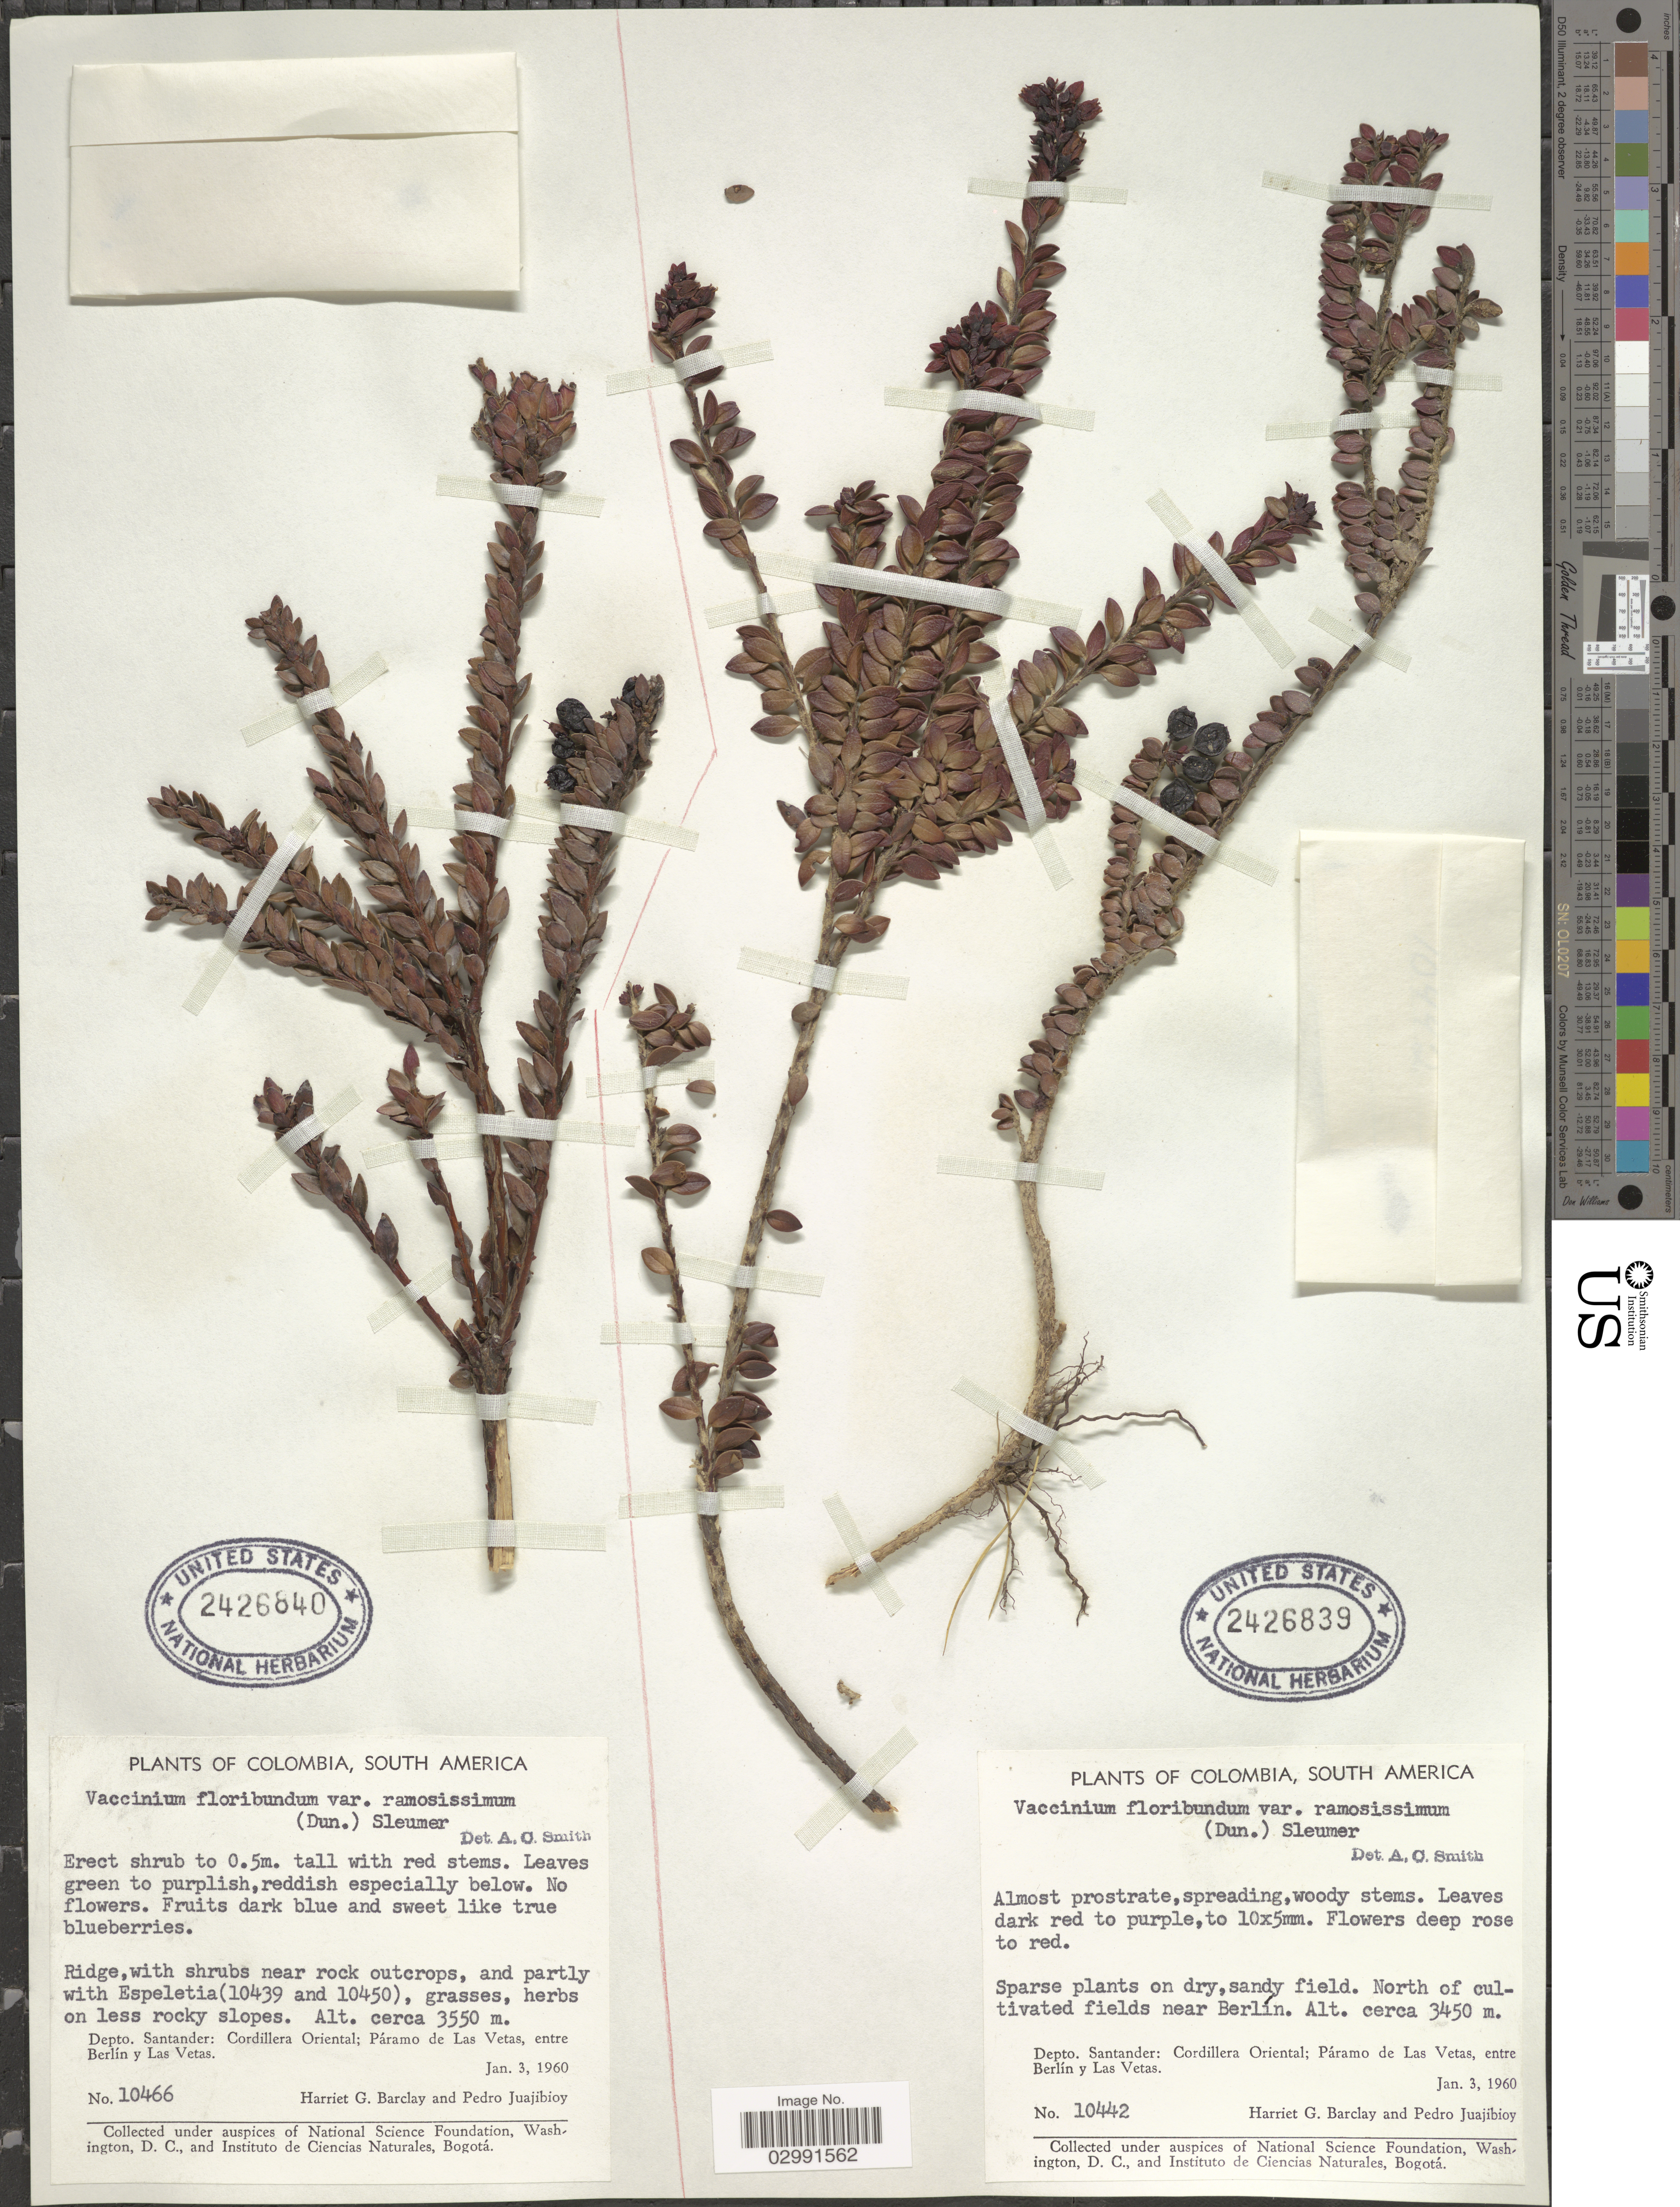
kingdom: Plantae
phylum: Tracheophyta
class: Magnoliopsida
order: Ericales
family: Ericaceae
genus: Vaccinium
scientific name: Vaccinium floribundum var. ramosissimum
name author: Kunth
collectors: H. G. Barclay & P. Juajibioy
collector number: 10466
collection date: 1960-01-03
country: Colombia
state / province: Santander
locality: Depto. Santander: Cordillera Oriental; Páramo de Las Vetas, entre Berlín y Las Vetas.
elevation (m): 3550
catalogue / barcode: US 2426840-2